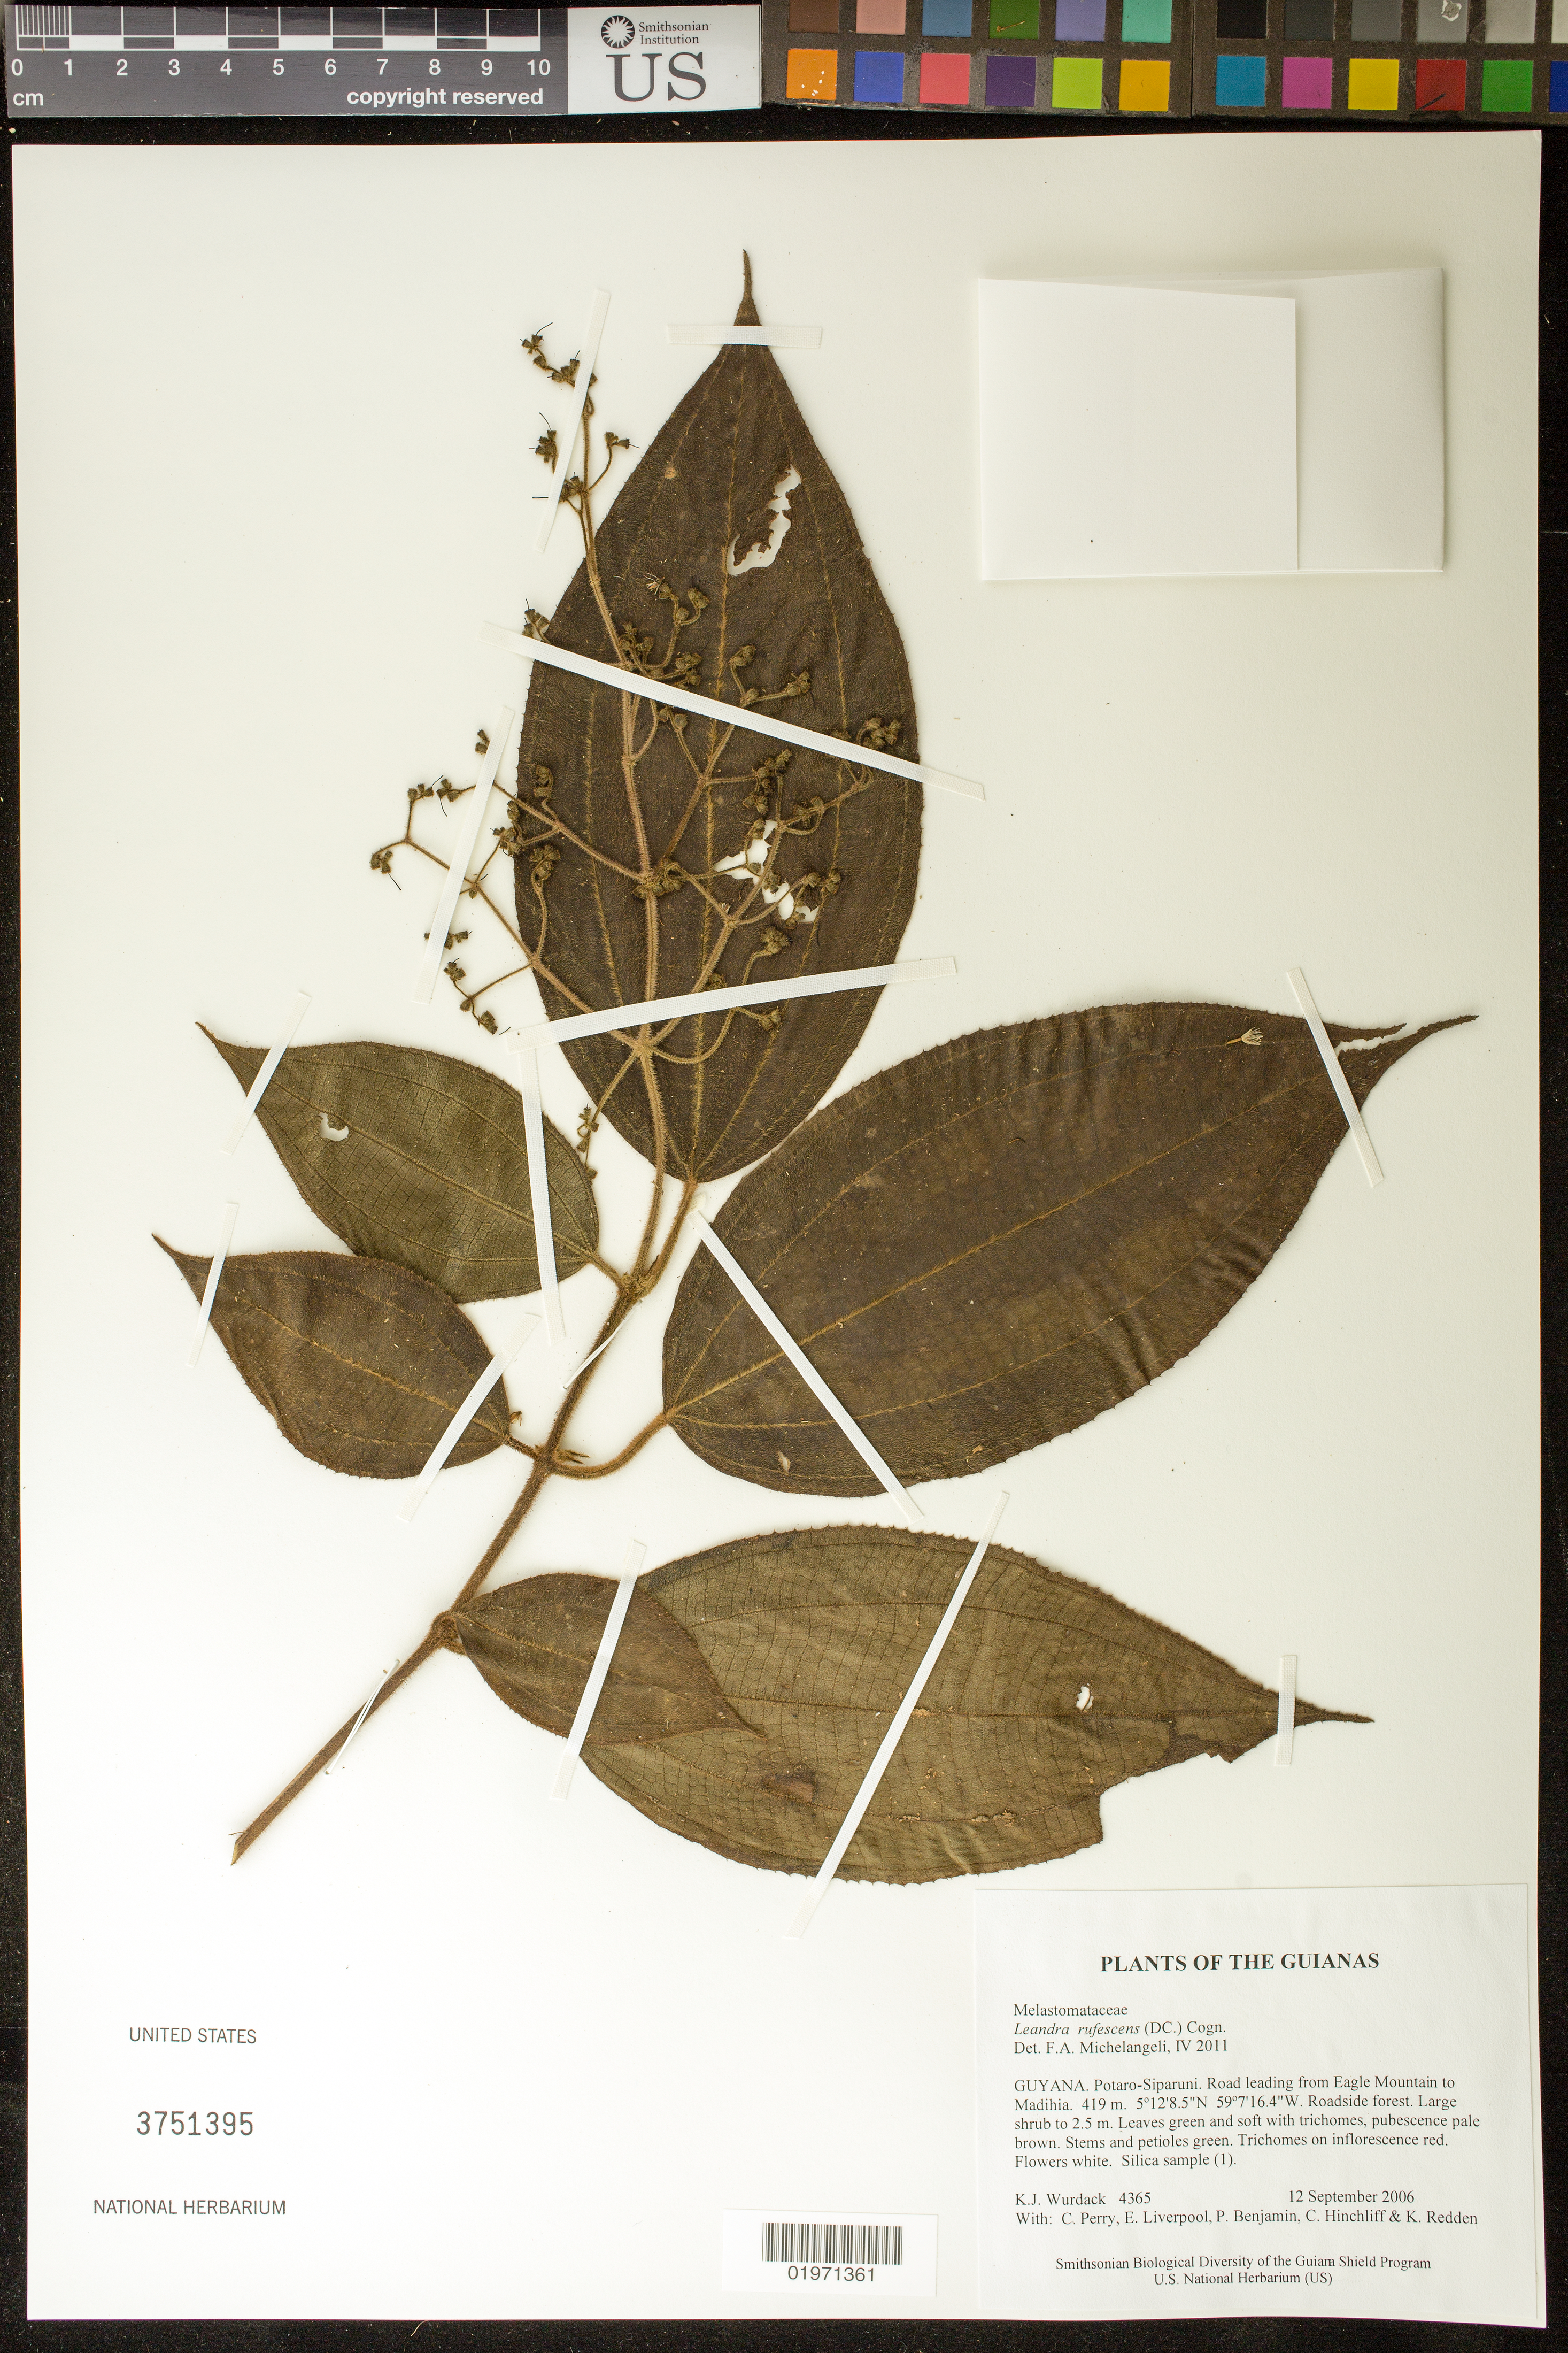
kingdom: Plantae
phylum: Tracheophyta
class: Magnoliopsida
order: Myrtales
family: Melastomataceae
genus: Leandra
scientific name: Leandra rufescens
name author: (DC.) Cogn.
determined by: Michelangeli, F. A.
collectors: K. Wurdack, C. Perry, E. Liverpool, P. Benjamin, C. E. Hinchliff & K. M. Redden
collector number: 4365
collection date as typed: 12 September 2006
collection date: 2006-09-12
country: Guyana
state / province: Potaro-Siparuni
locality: Road leading from Eagle Mountain to Madihia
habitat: Roadside forest.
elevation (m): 419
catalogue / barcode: US 3751395